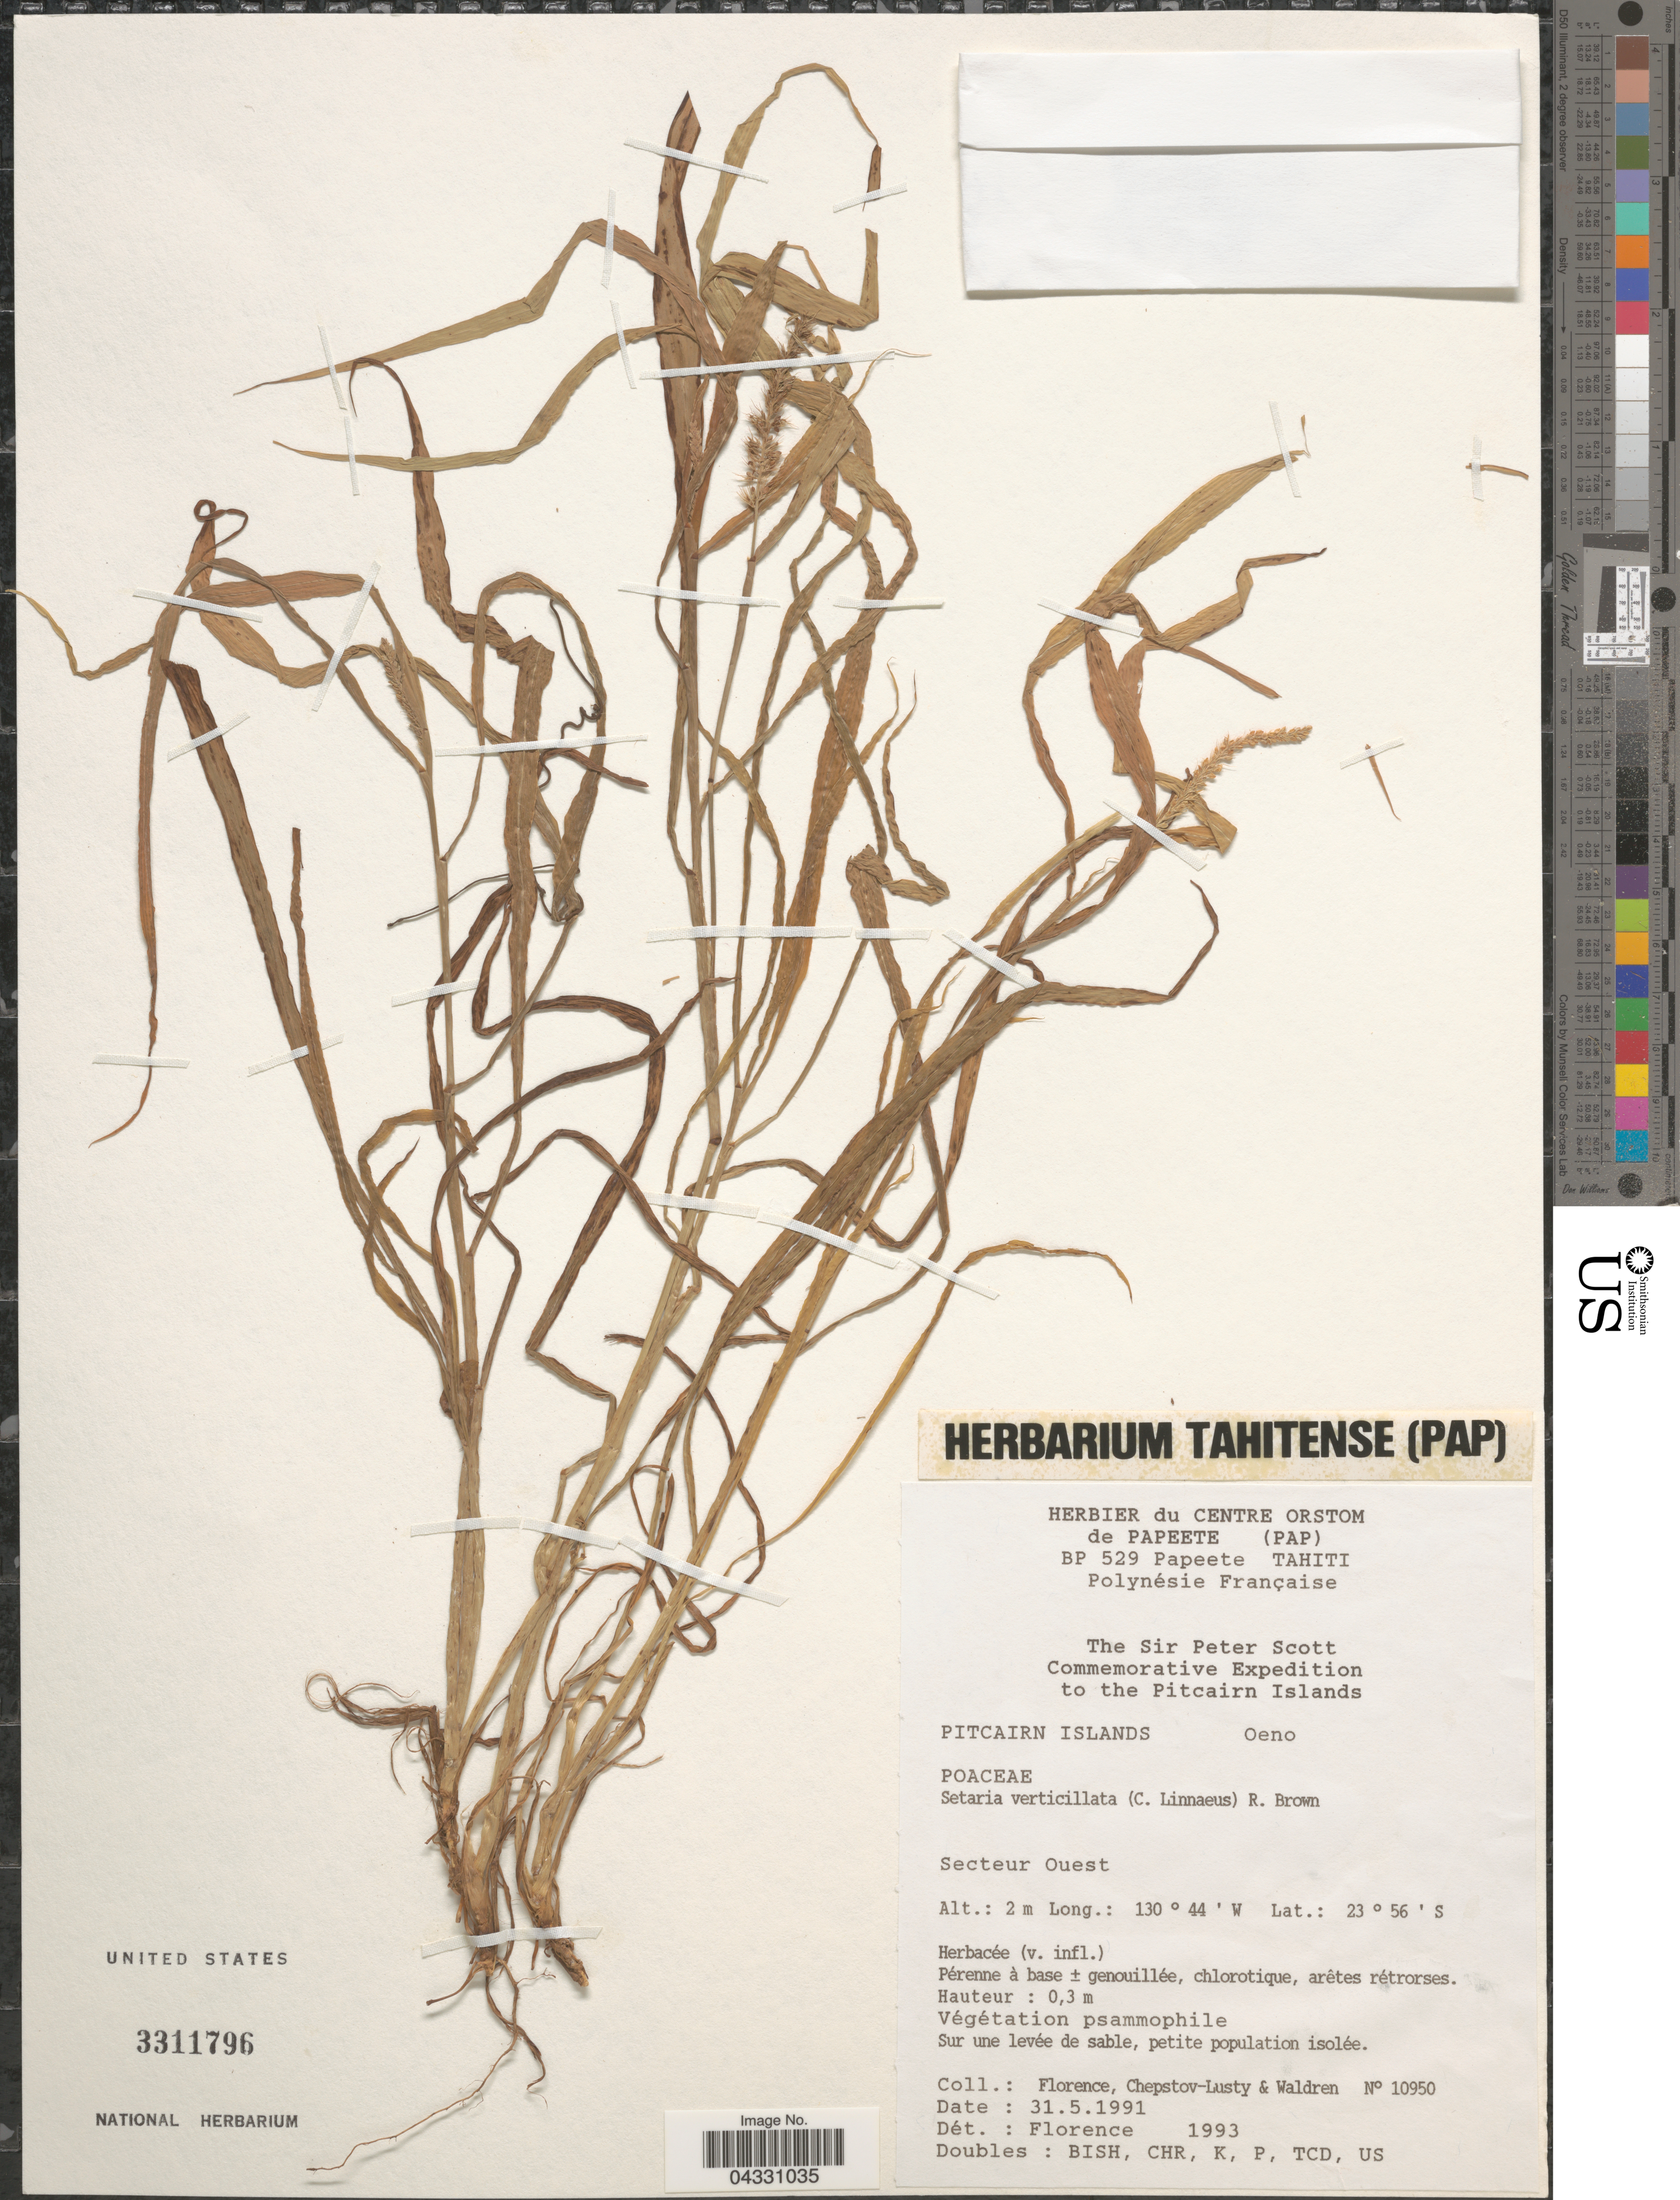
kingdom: Plantae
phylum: Tracheophyta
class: Liliopsida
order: Poales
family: Poaceae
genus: Setaria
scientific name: Setaria adhaerens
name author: (Forssk.) Chiov.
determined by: Wagner, W. L., (BOT), Smithsonian Institution - National Museum of Natural History (UNITED STATES)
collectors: -. Florence, -. Chepstov-lusty & Waldren, --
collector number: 10950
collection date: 1991-05-31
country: Pitcairn Islands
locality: Oeno. Secteur Ouest.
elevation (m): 2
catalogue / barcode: US 3311796